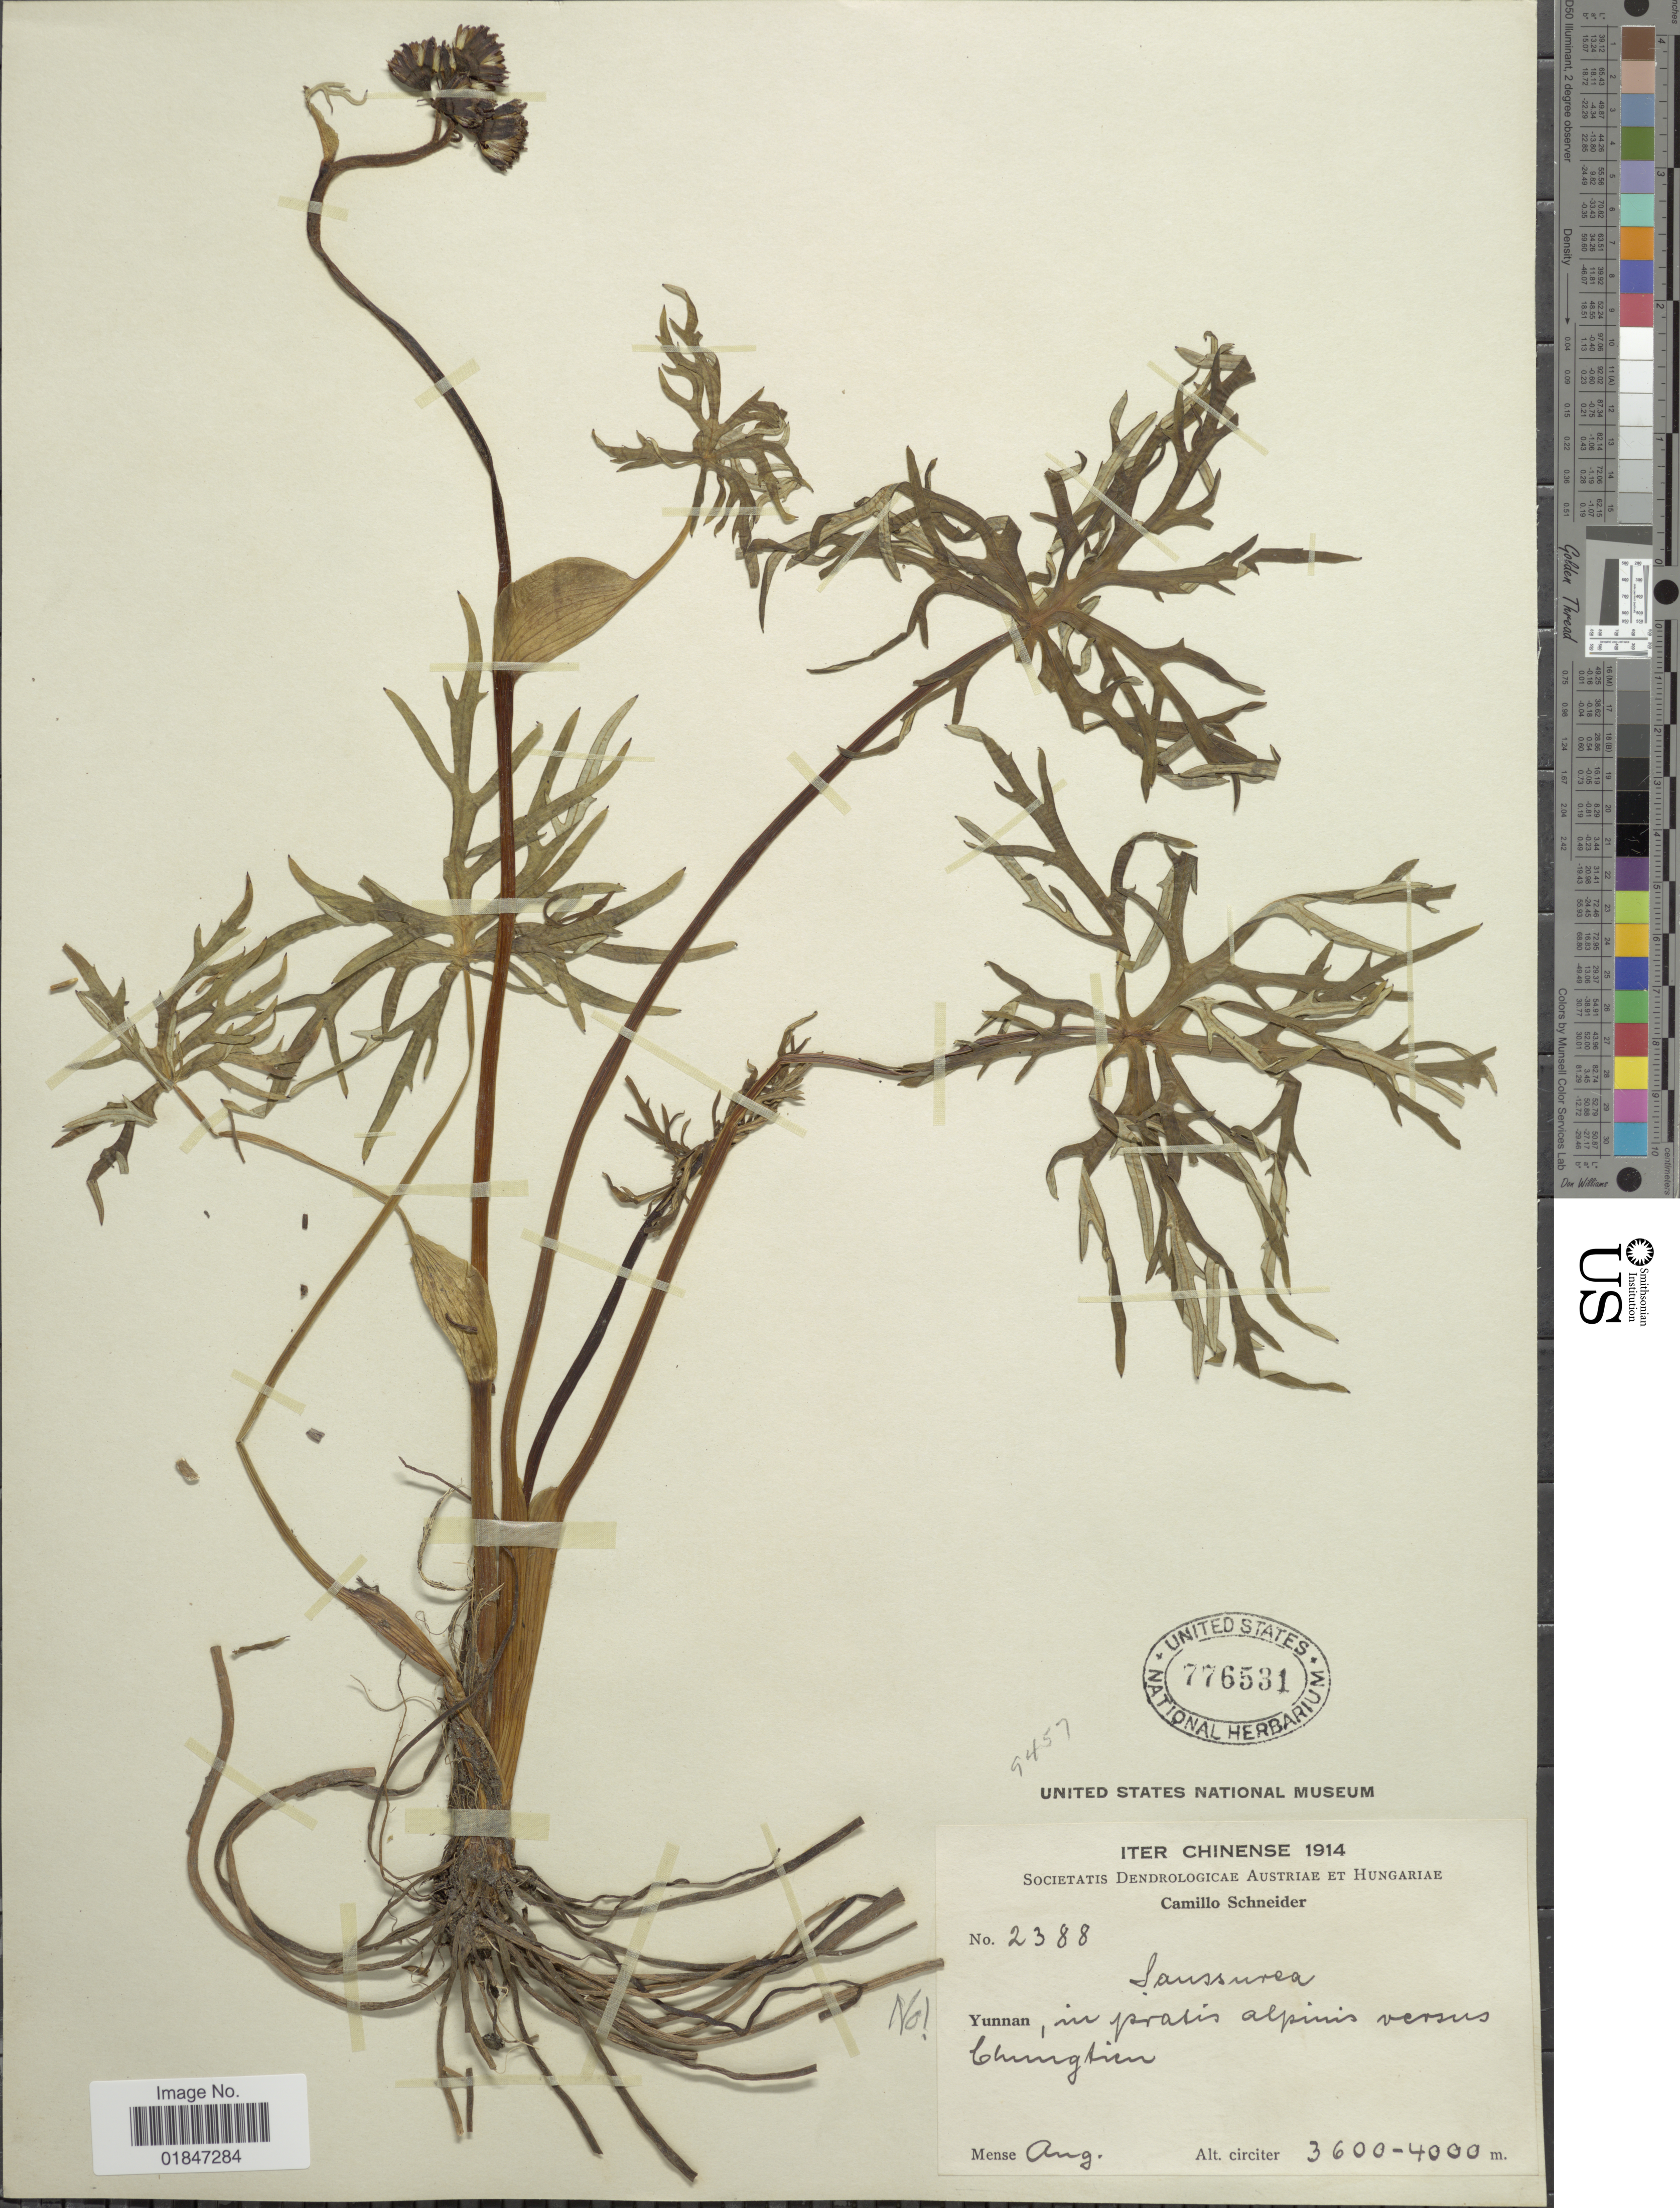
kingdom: Plantae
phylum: Tracheophyta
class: Magnoliopsida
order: Asterales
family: Asteraceae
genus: Ligularia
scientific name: Ligularia paradoxa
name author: Hand.-Mazz.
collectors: C. K. Schneider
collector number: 2388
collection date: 1914-08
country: China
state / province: Yunnan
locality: Yunnan, in pratis alpinis versus Chungtien [interpreted].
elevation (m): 3600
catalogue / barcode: US 776531